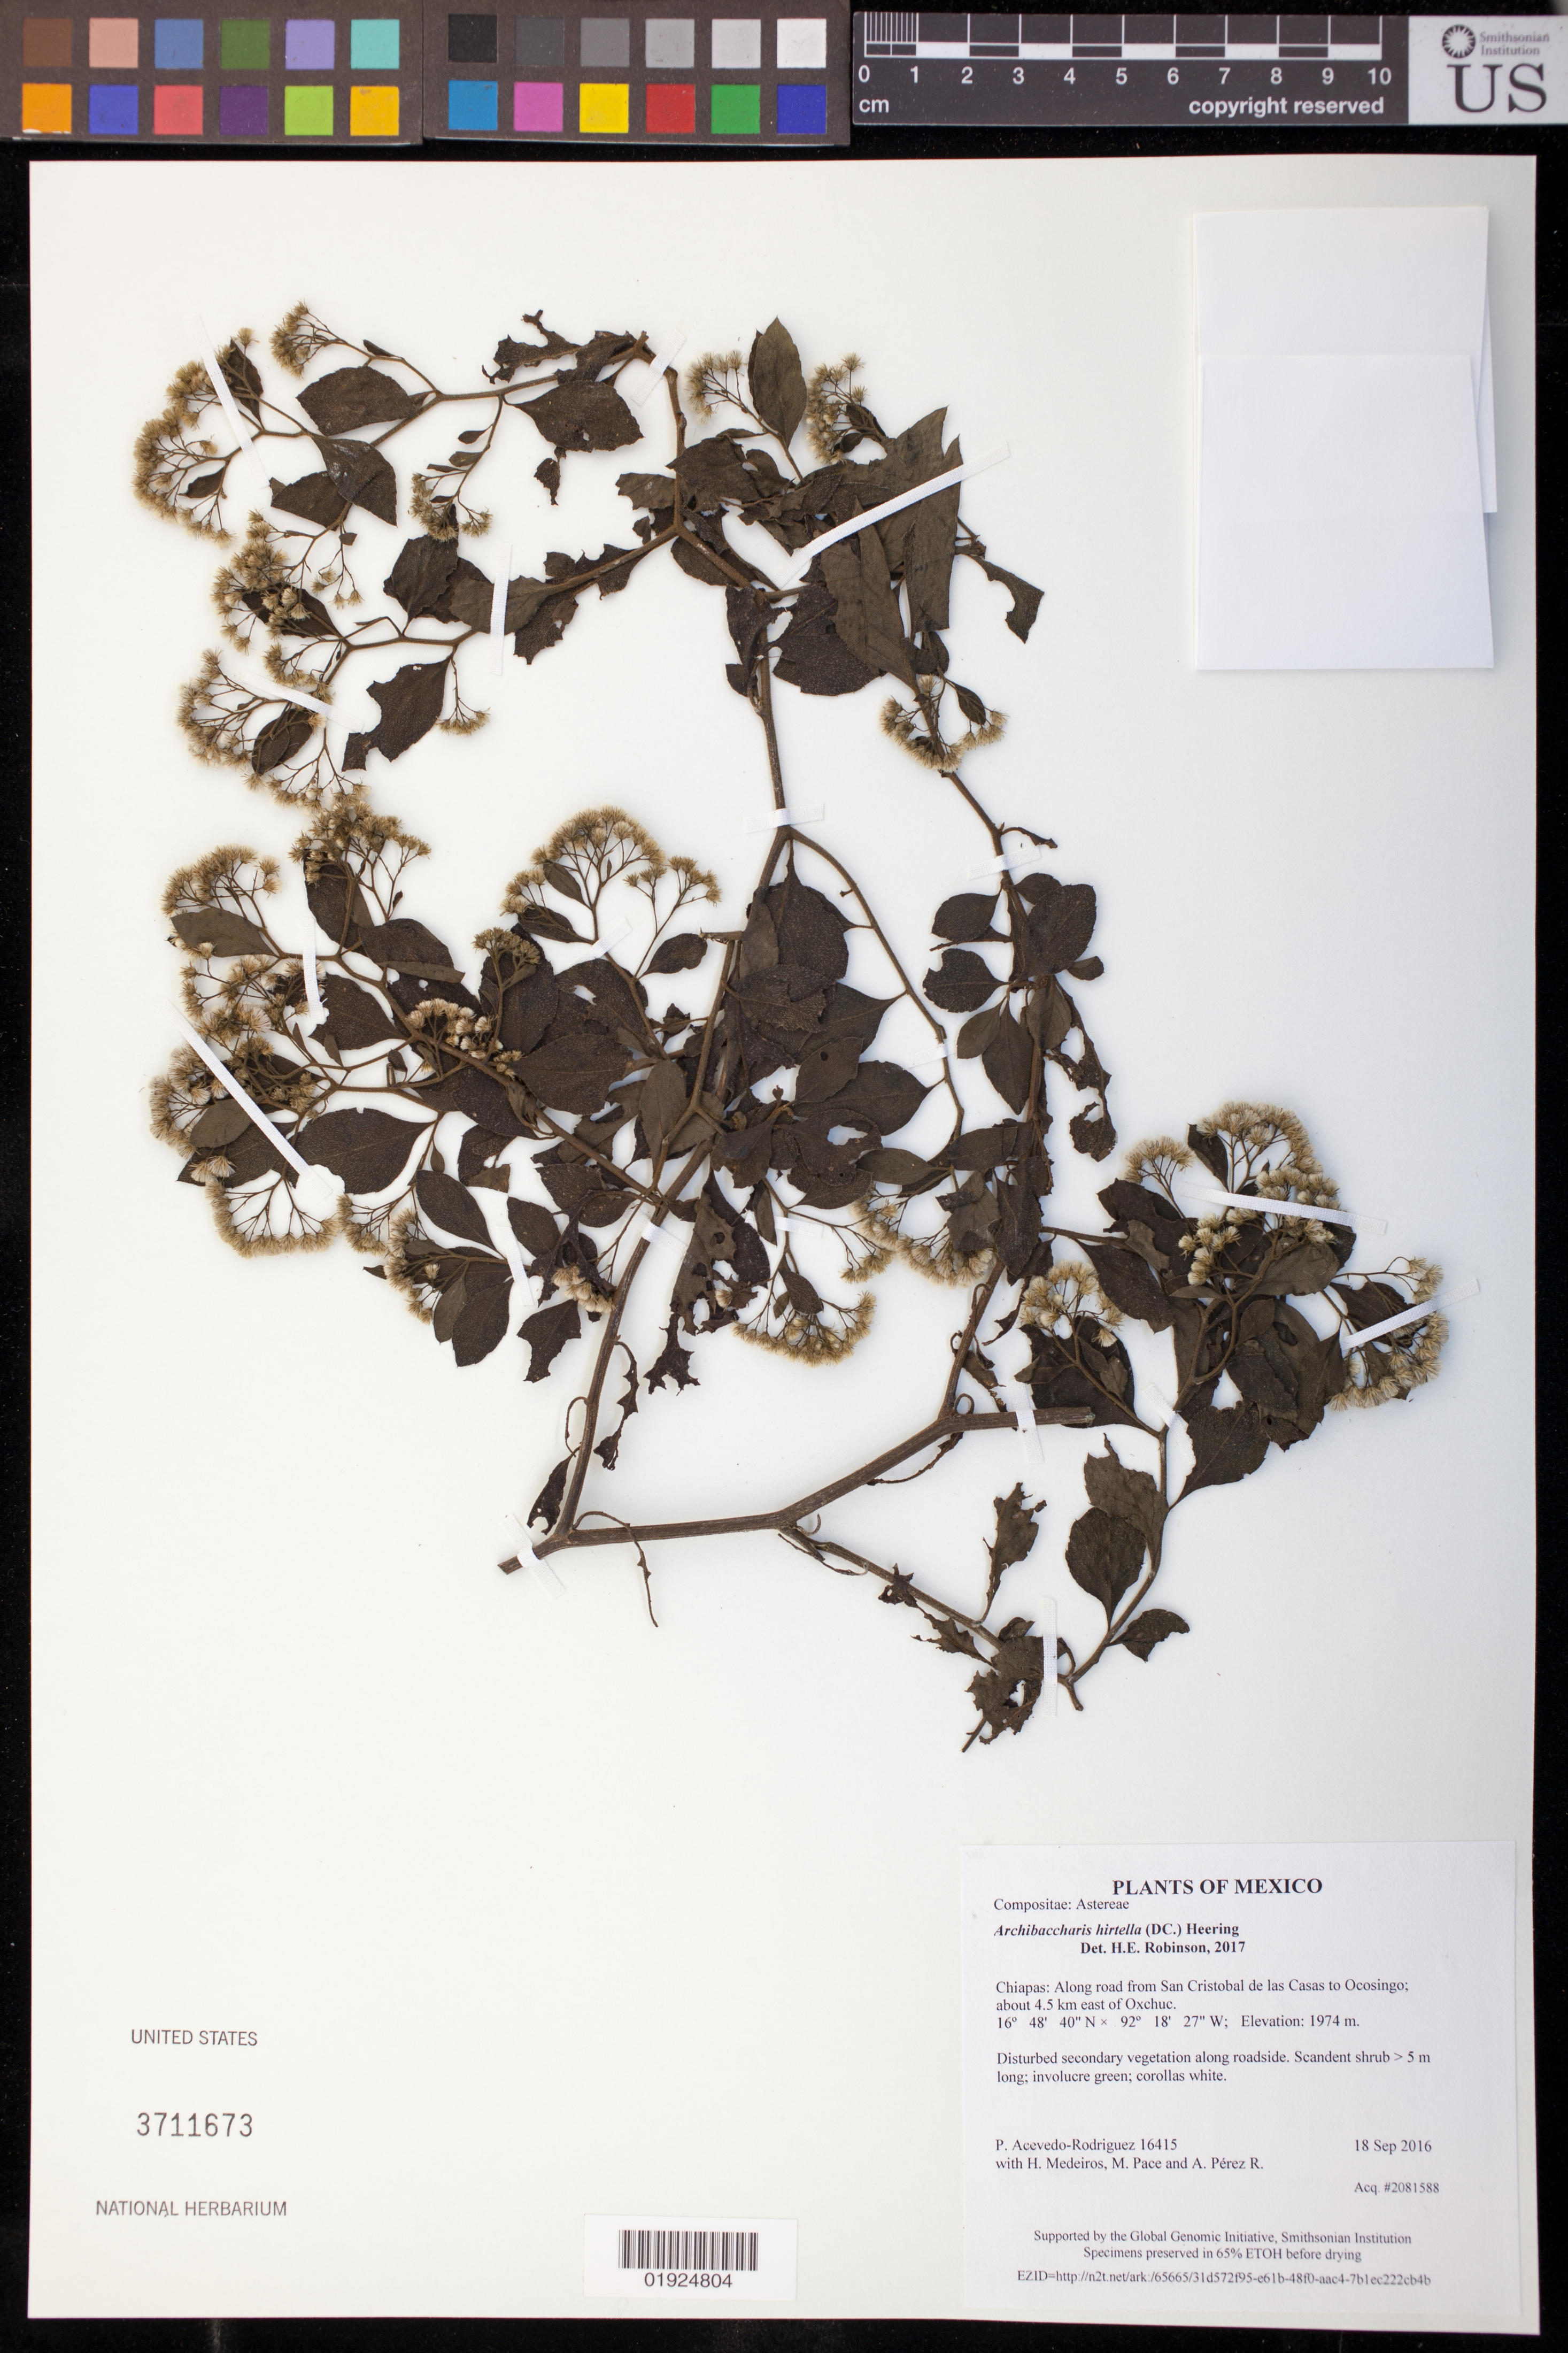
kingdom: Plantae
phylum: Tracheophyta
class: Magnoliopsida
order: Asterales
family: Asteraceae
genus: Archibaccharis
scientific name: Archibaccharis hirtella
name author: (DC.) Heering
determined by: Robinson, H. E., (US), Smithsonian Institution - National Museum of Natural History (UNITED STATES)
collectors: P. Acevedo-Rodr., H. Medeiros, M. R. Pace & A. Pérez R.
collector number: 16415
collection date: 2016-09-18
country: Mexico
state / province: Chiapas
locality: Along road from San Cristobal de las Casas to Ocosingo; about 4.5 km east of Oxchuc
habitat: disturbed secondary vegetation along roadside.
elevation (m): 1974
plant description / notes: US, NY, K, MO, F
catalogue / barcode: US 3711673